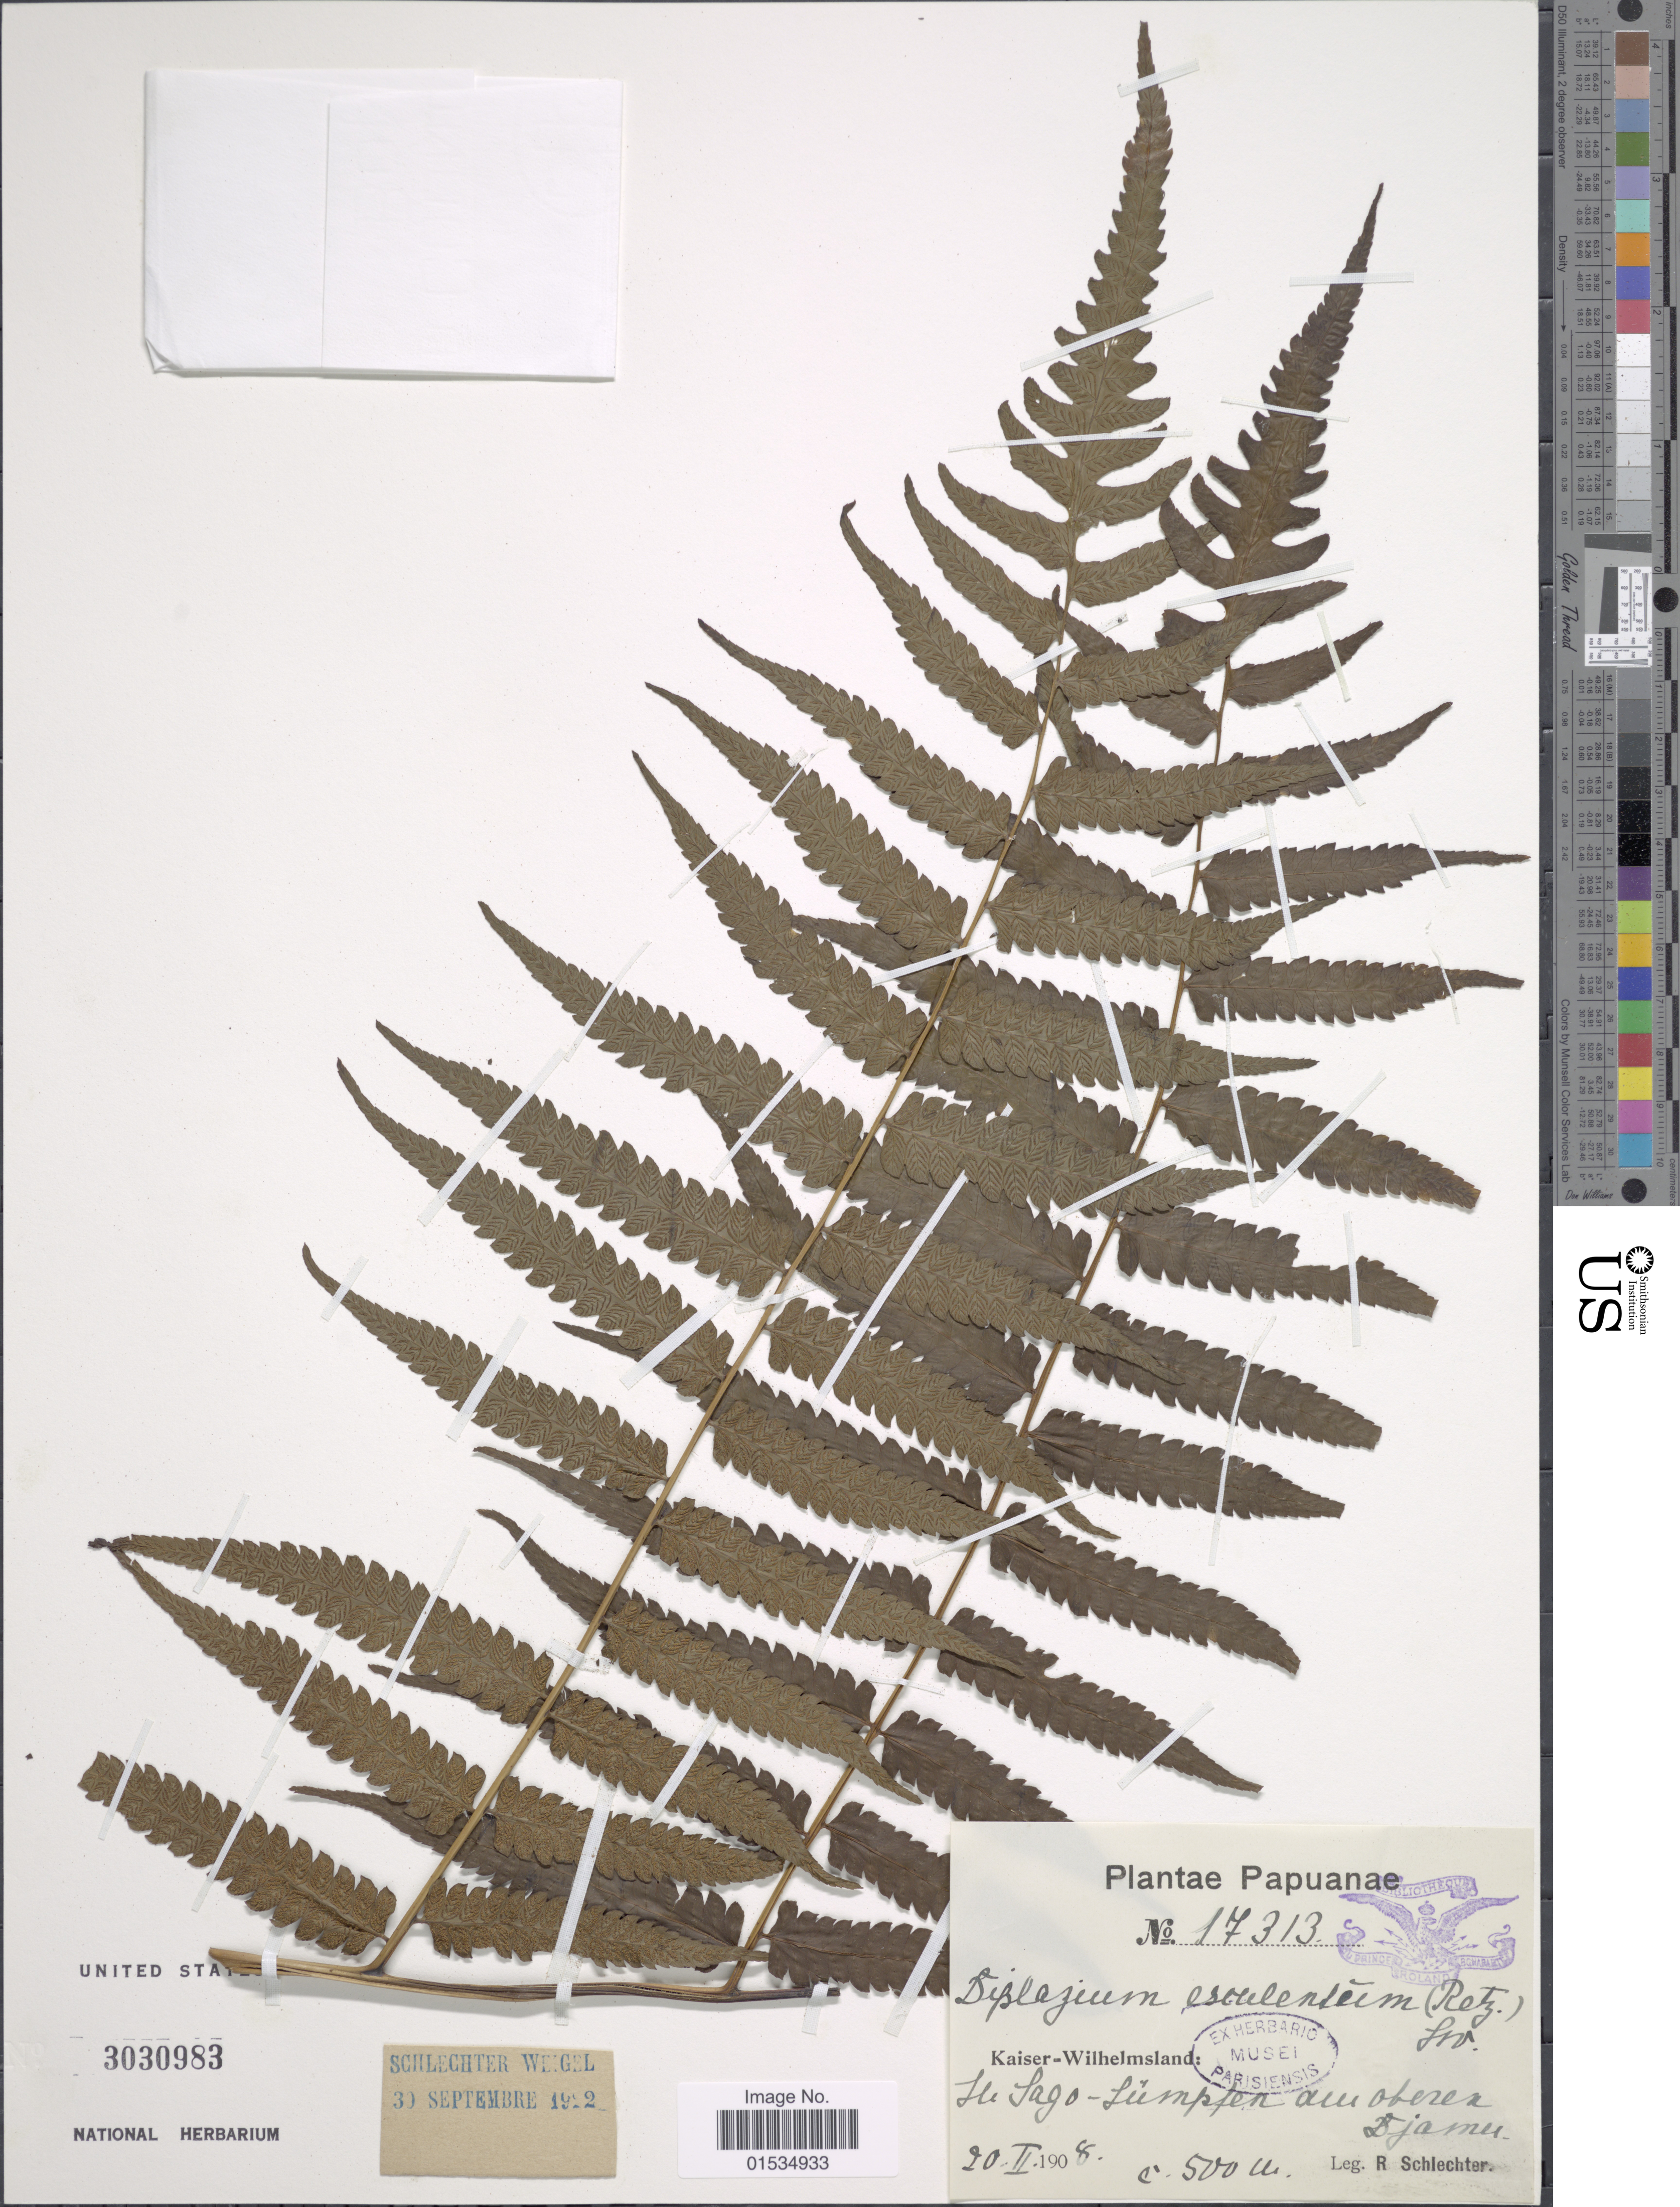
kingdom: Plantae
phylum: Tracheophyta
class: Polypodiopsida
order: Polypodiales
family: Athyriaceae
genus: Diplazium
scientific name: Diplazium esculentum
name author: (Retz.) Sw.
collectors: F. R. R. Schlechter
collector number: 17313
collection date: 1908-02-20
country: Papua New Guinea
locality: Kaiser-Wilhelmsland: He Lago-Lumpsten au aberex djama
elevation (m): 500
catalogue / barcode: US 3030983